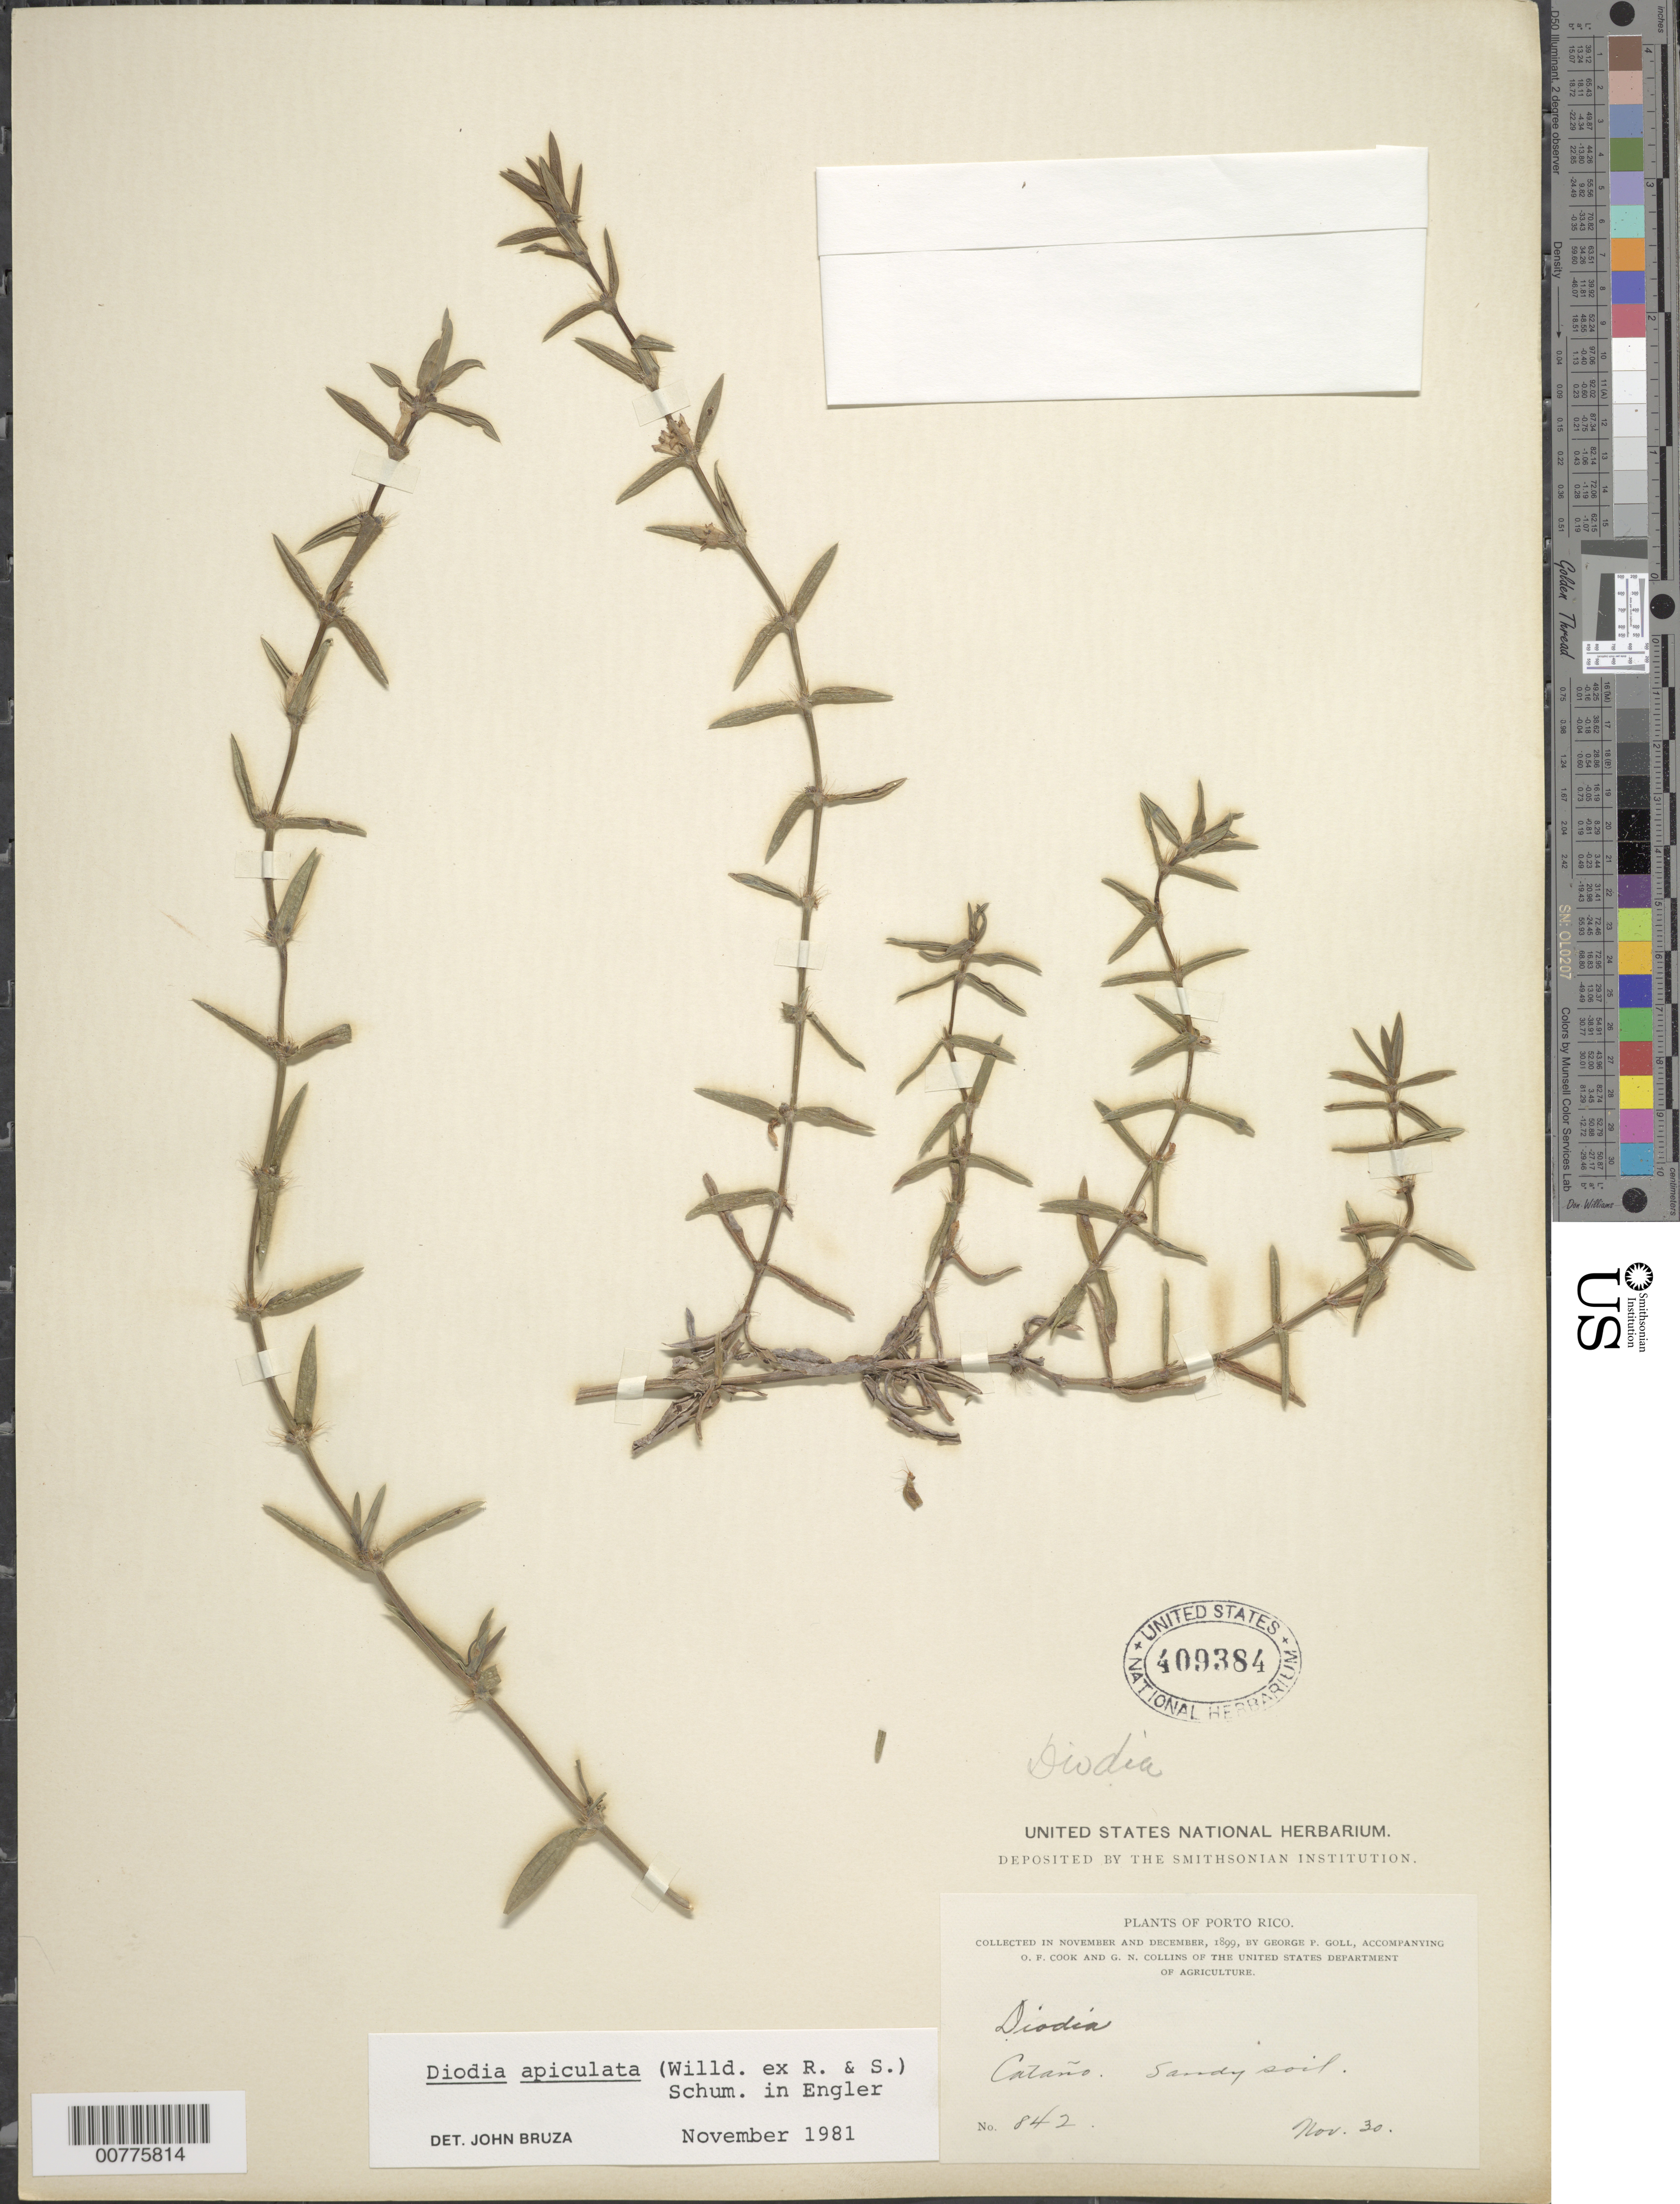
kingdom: Plantae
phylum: Tracheophyta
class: Magnoliopsida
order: Gentianales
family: Rubiaceae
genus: Diodella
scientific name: Diodella apiculata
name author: (Willd. ex Roem. & Schult.) Bacigalupo & E.L. Cabral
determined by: Bruza, J.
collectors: G. Goll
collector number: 842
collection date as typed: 30 Nov 1899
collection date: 1899-11-30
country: Puerto Rico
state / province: Cataño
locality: Cataño, sandy soil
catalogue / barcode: US 409384